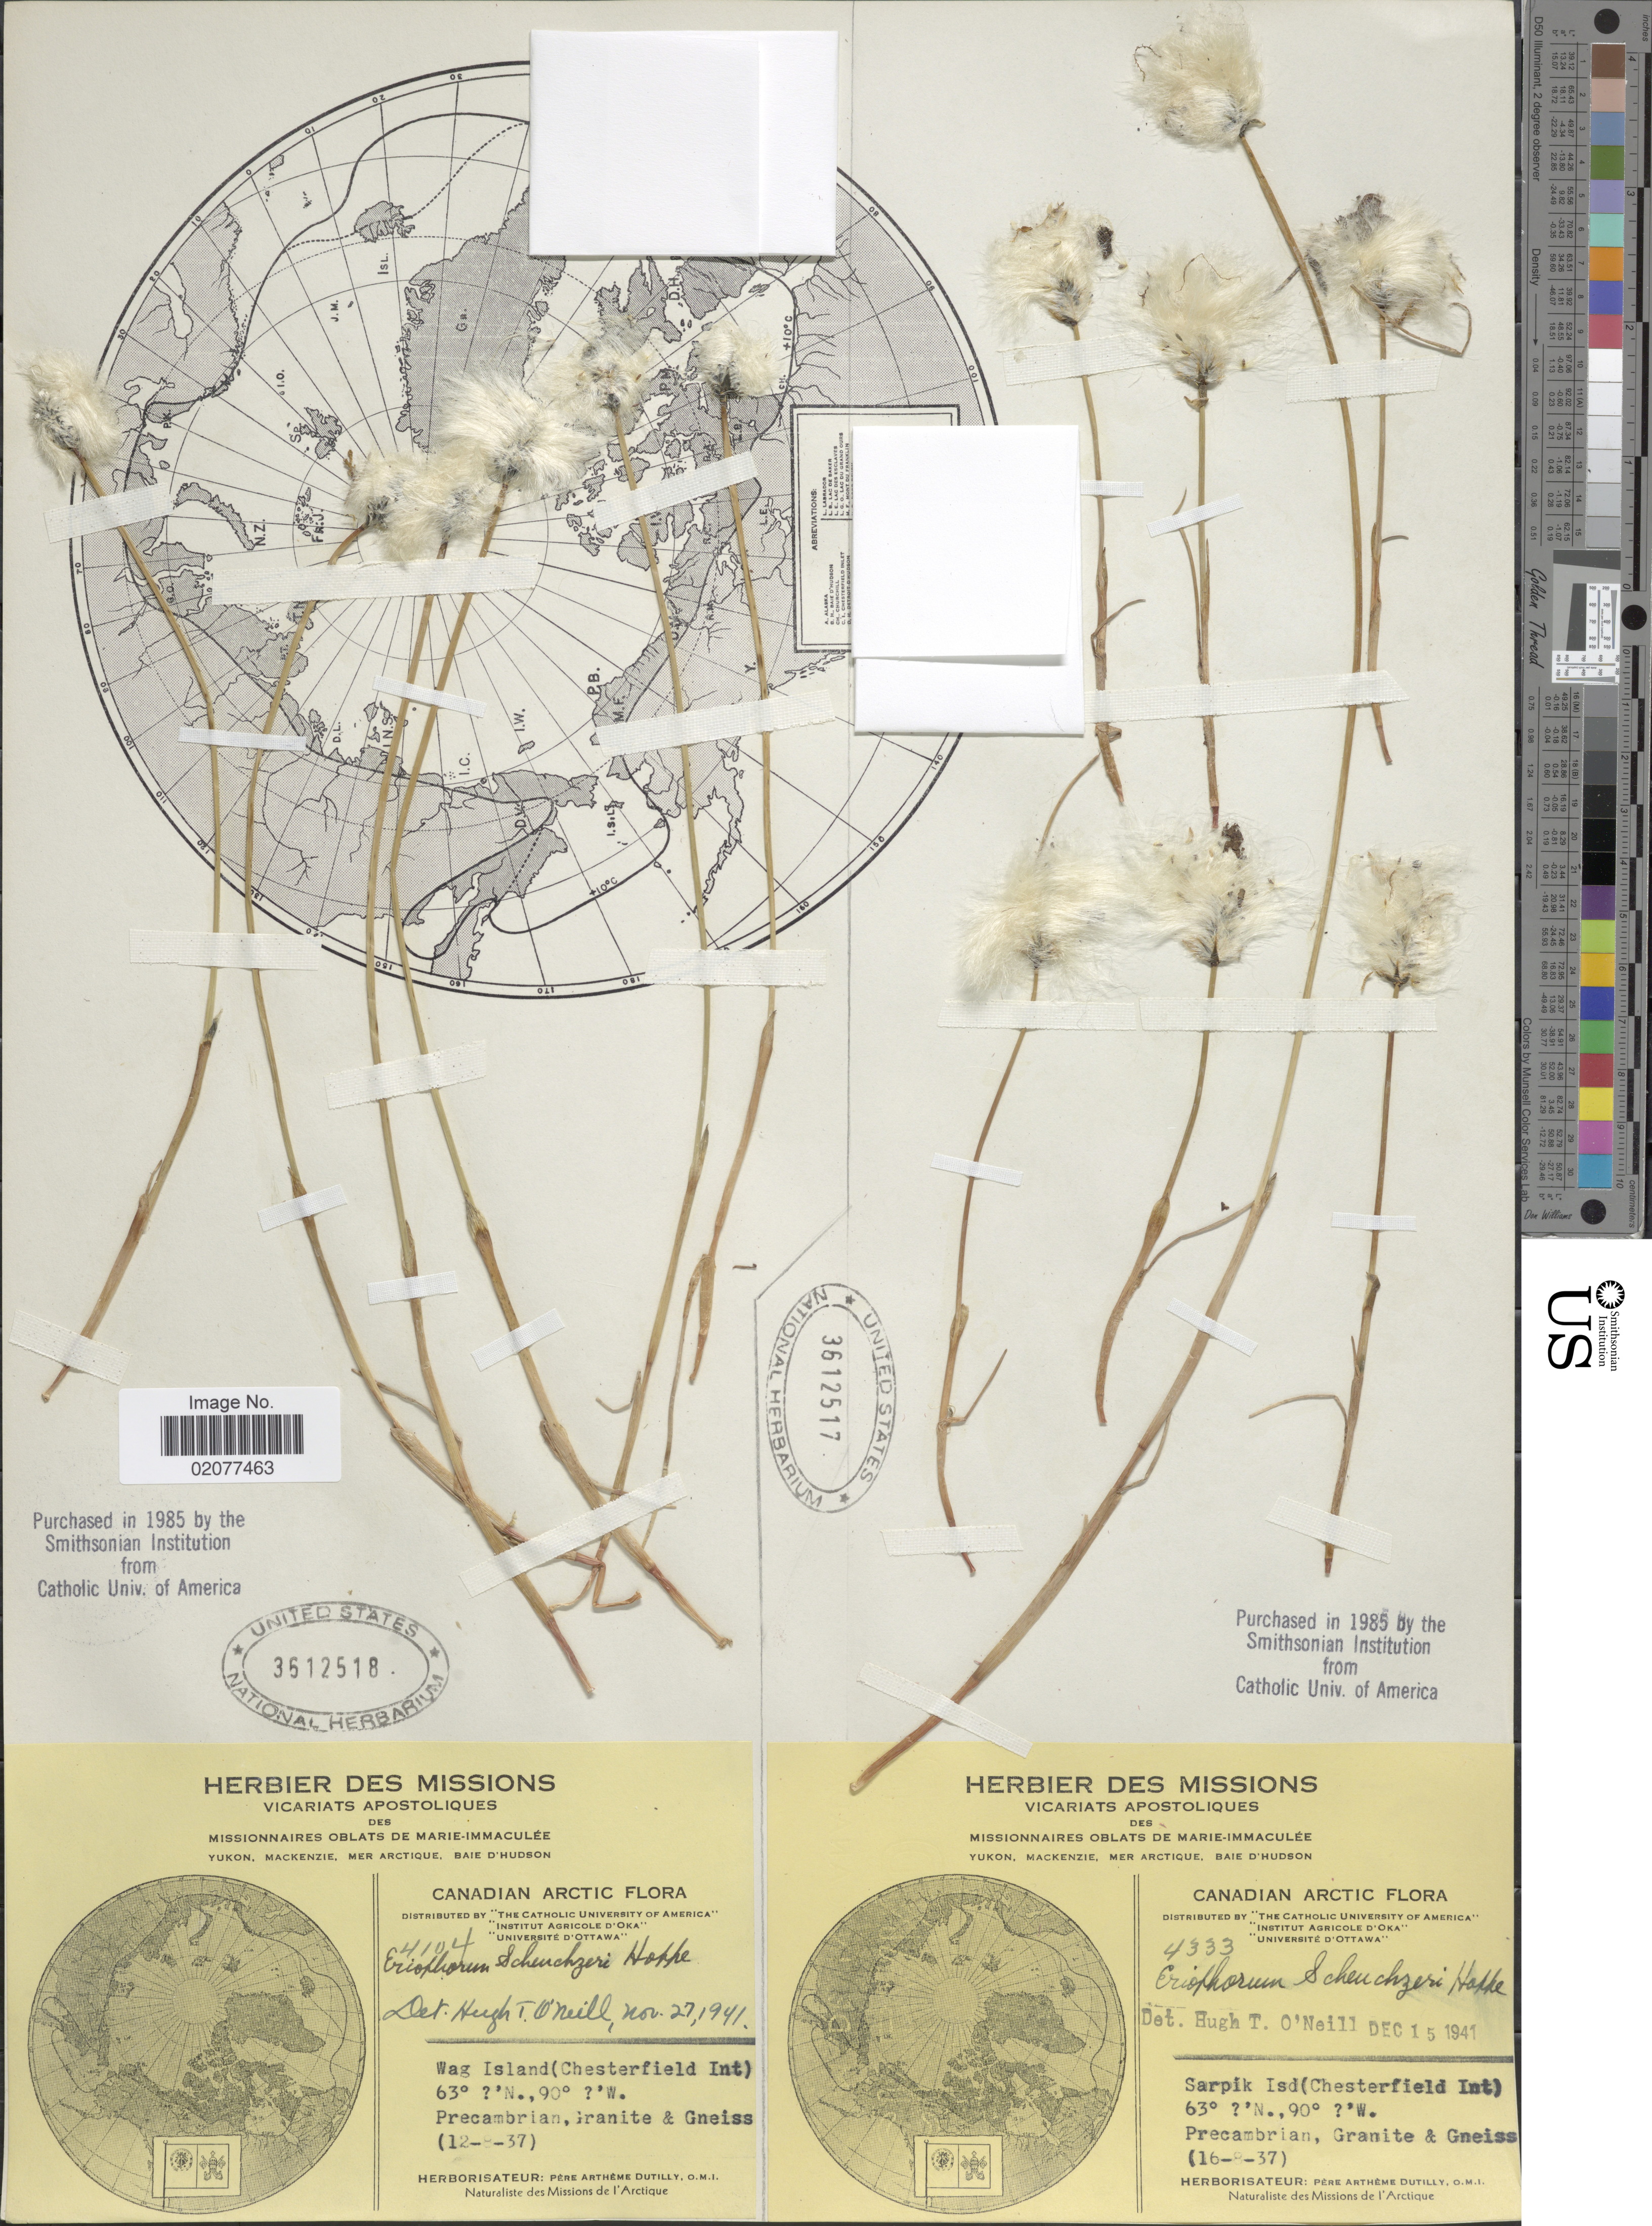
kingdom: Plantae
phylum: Tracheophyta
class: Liliopsida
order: Poales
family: Cyperaceae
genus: Eriophorum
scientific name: Eriophorum scheuchzeri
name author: Hoppe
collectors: A. Dutilly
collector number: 4104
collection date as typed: Transcribed d/m/y: 12/8/37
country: Canada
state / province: Nunavut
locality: Canadian Arctic. Wag Island (Chesterfield Int).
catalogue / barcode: US 3612518